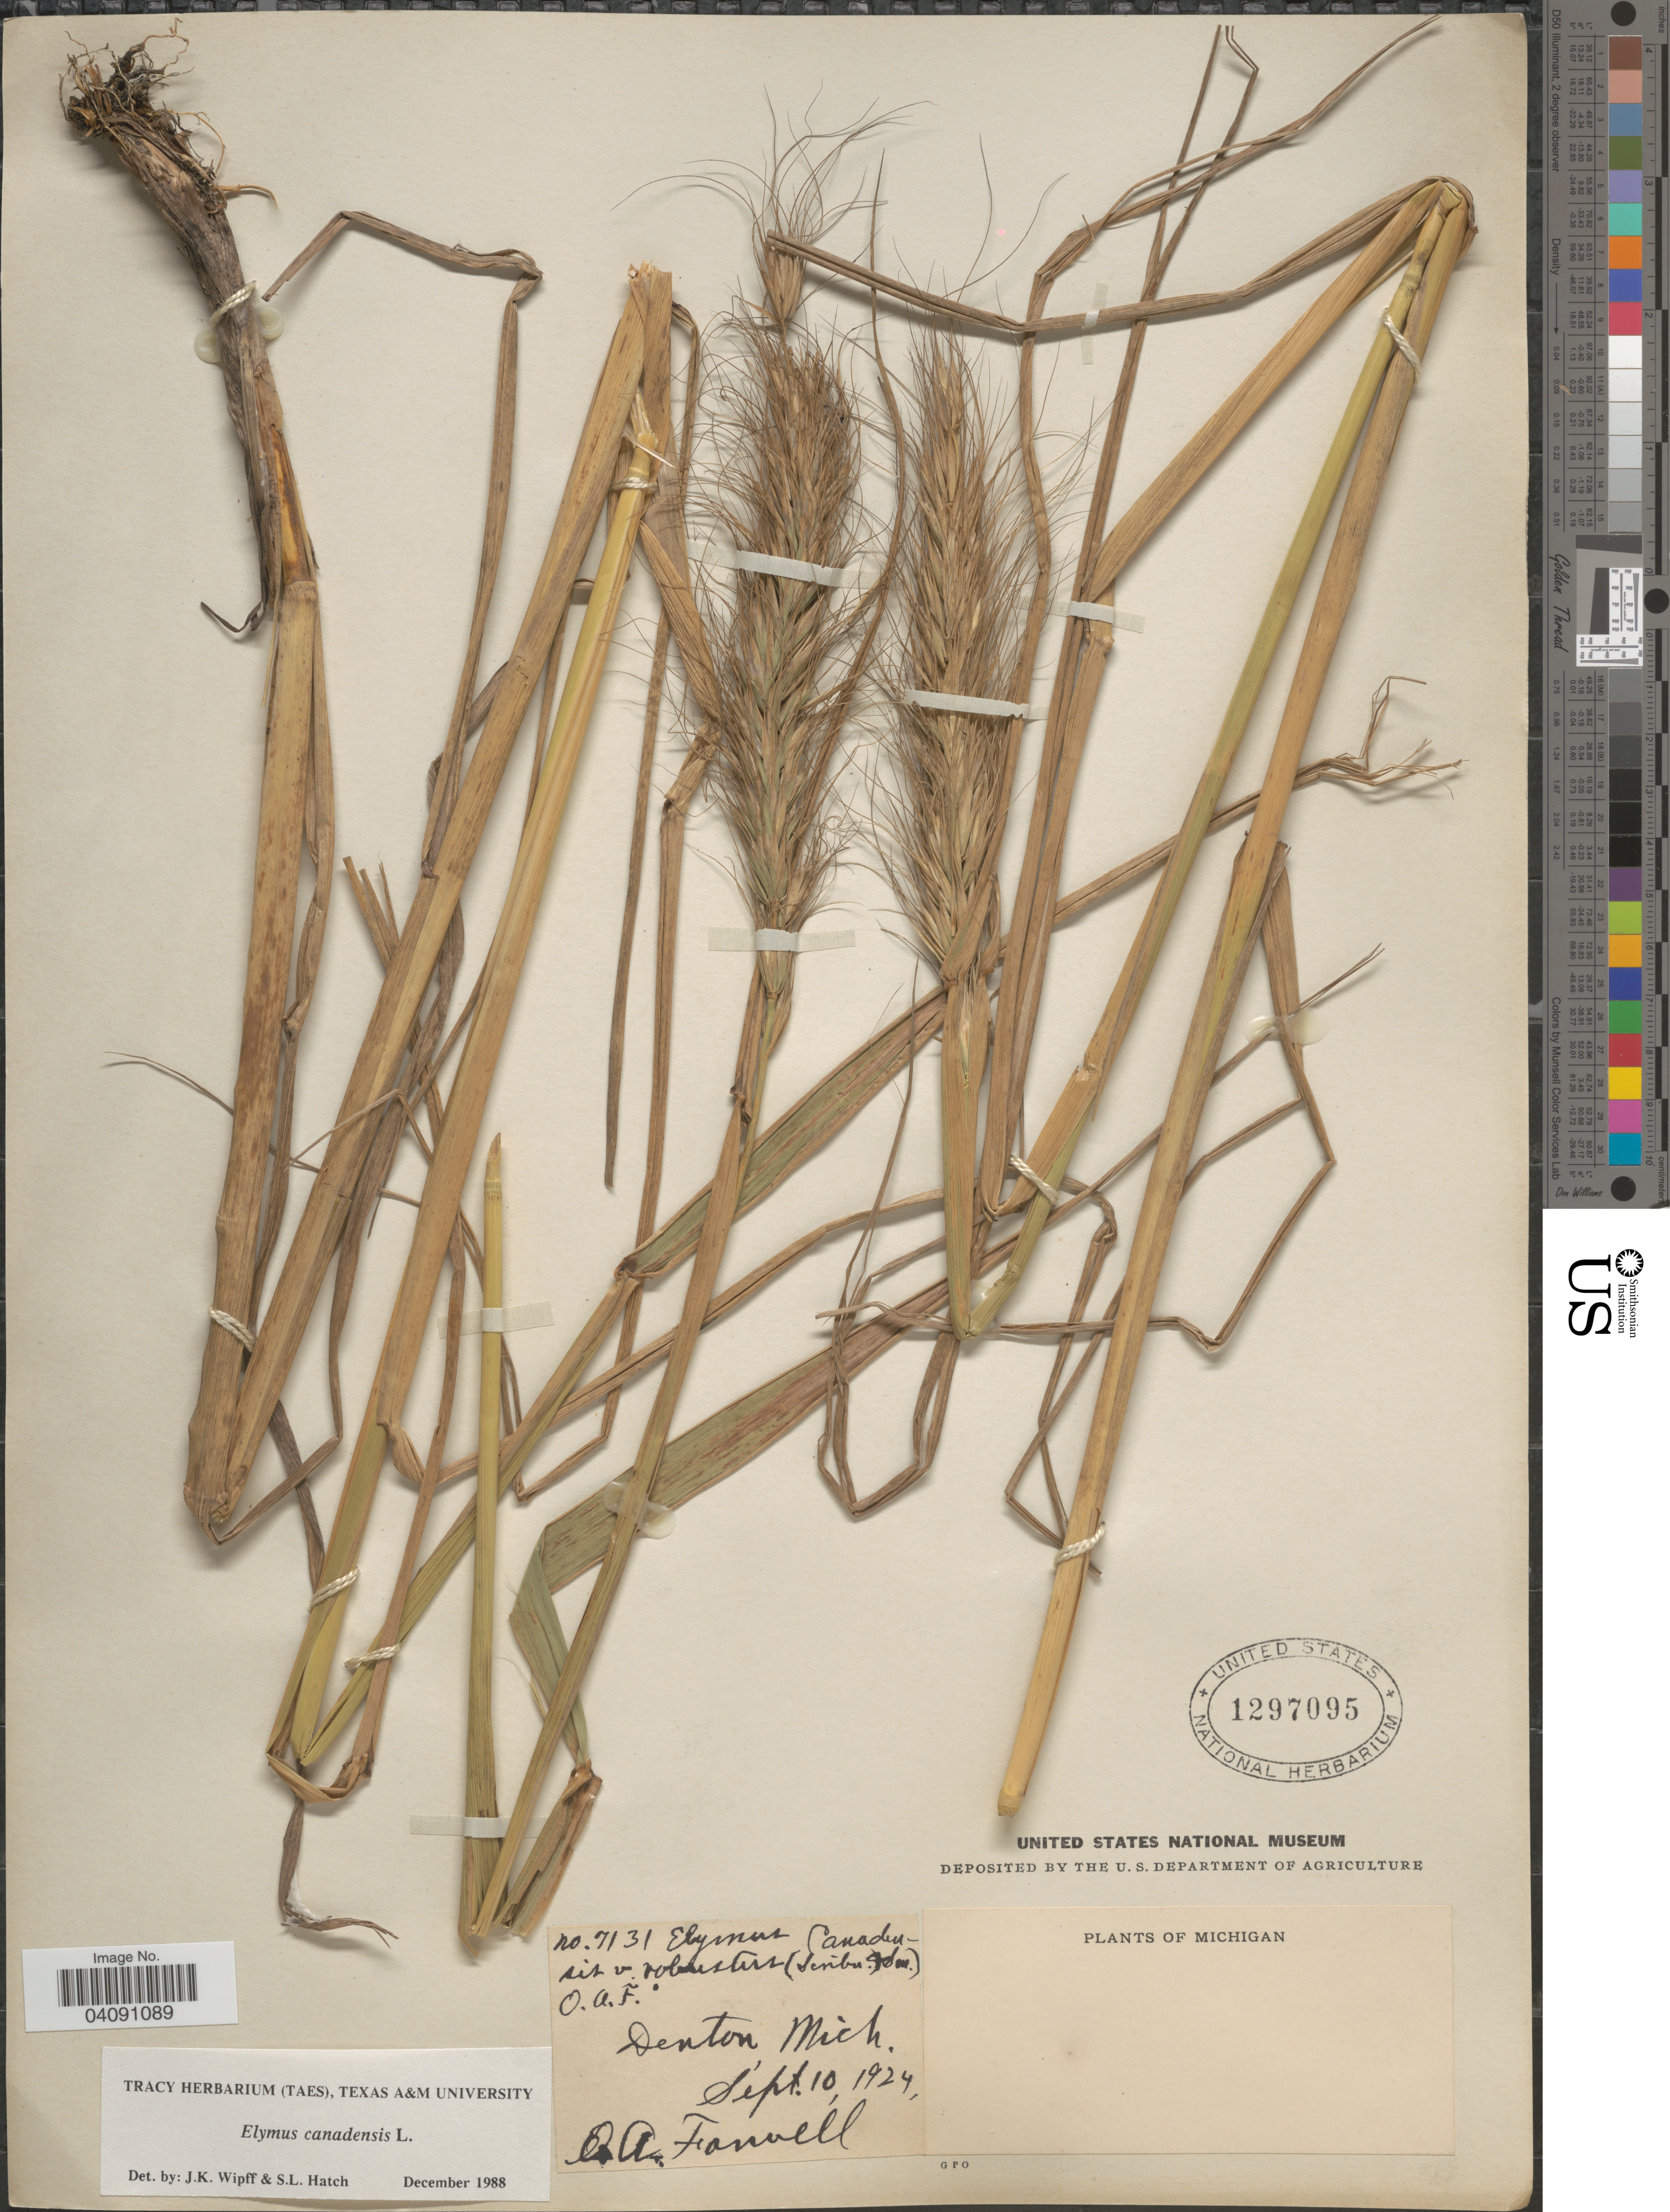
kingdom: Plantae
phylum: Tracheophyta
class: Liliopsida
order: Poales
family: Poaceae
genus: Elymus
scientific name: Elymus canadensis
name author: L.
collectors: O. Farwell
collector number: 7131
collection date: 1924-09-10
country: United States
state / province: Michigan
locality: Denton.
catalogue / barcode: US 1297095